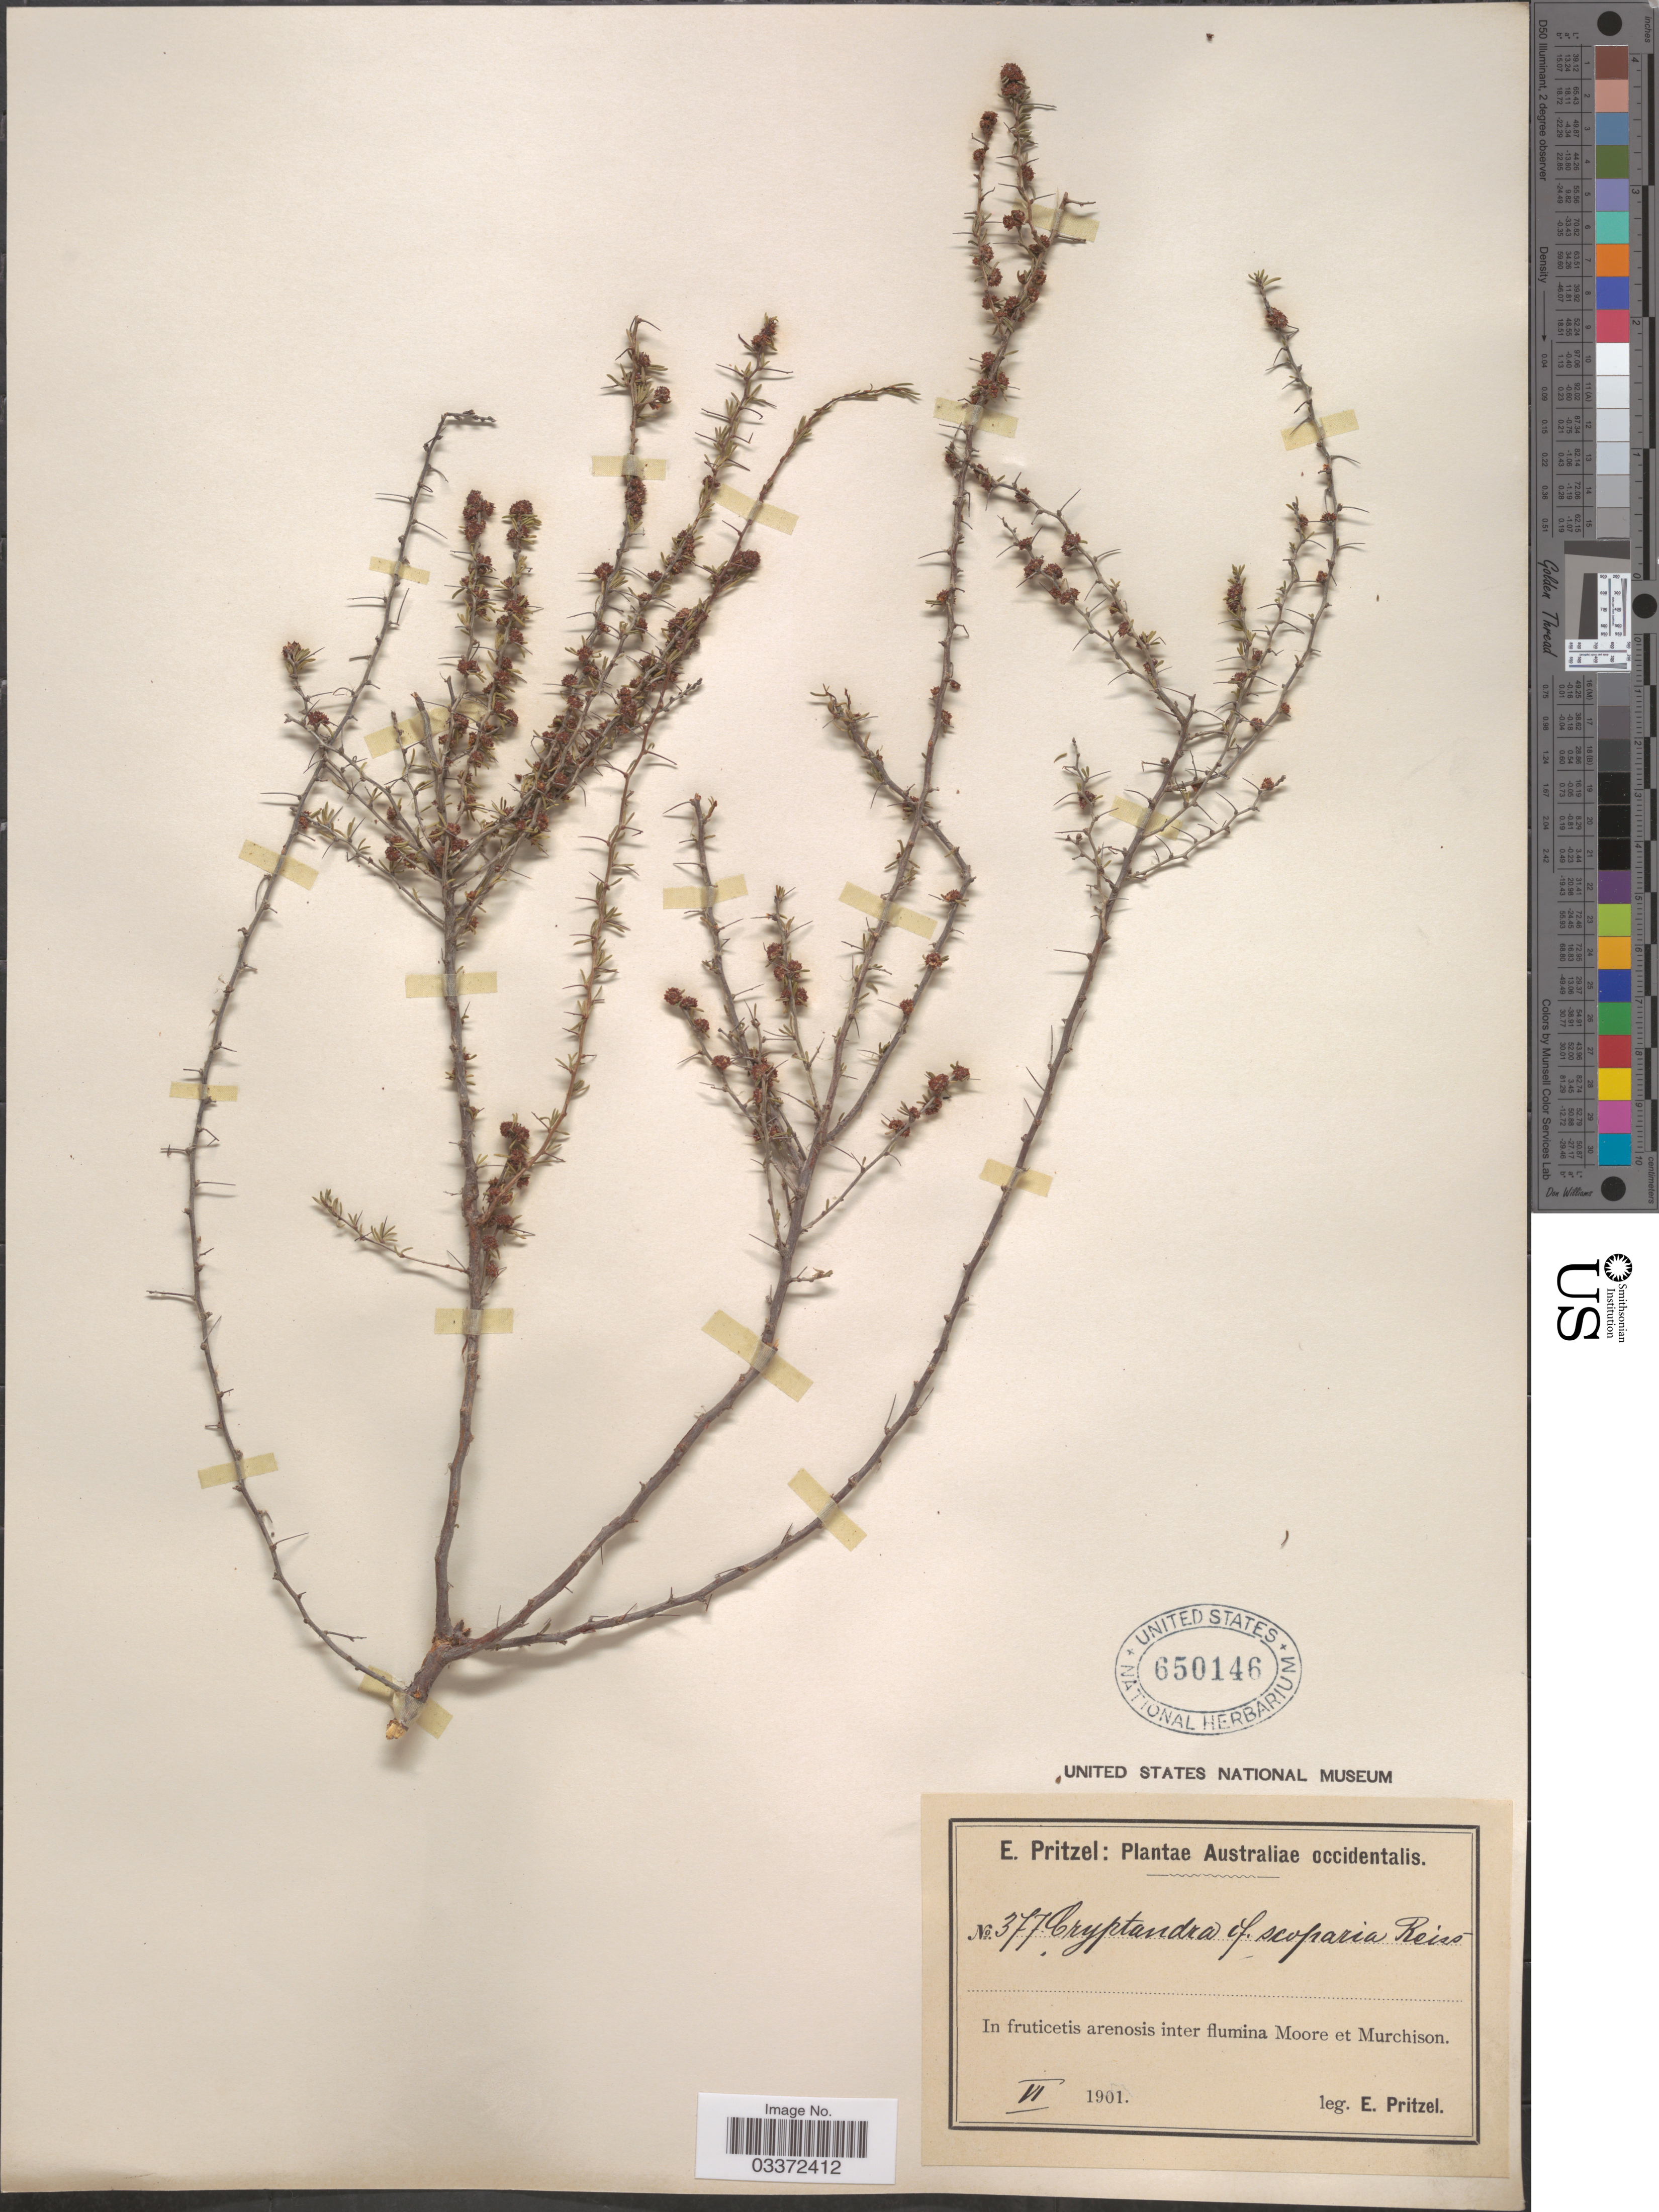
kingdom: Plantae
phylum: Tracheophyta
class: Magnoliopsida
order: Rosales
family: Rhamnaceae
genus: Cryptandra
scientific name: Cryptandra scoparia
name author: Reissek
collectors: E. G. Pritzel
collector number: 377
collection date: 1901-06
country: Australia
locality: Australiae occidentalis, In fruticetis arenosis inter flumina Moore et Murchison.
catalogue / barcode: US 650146